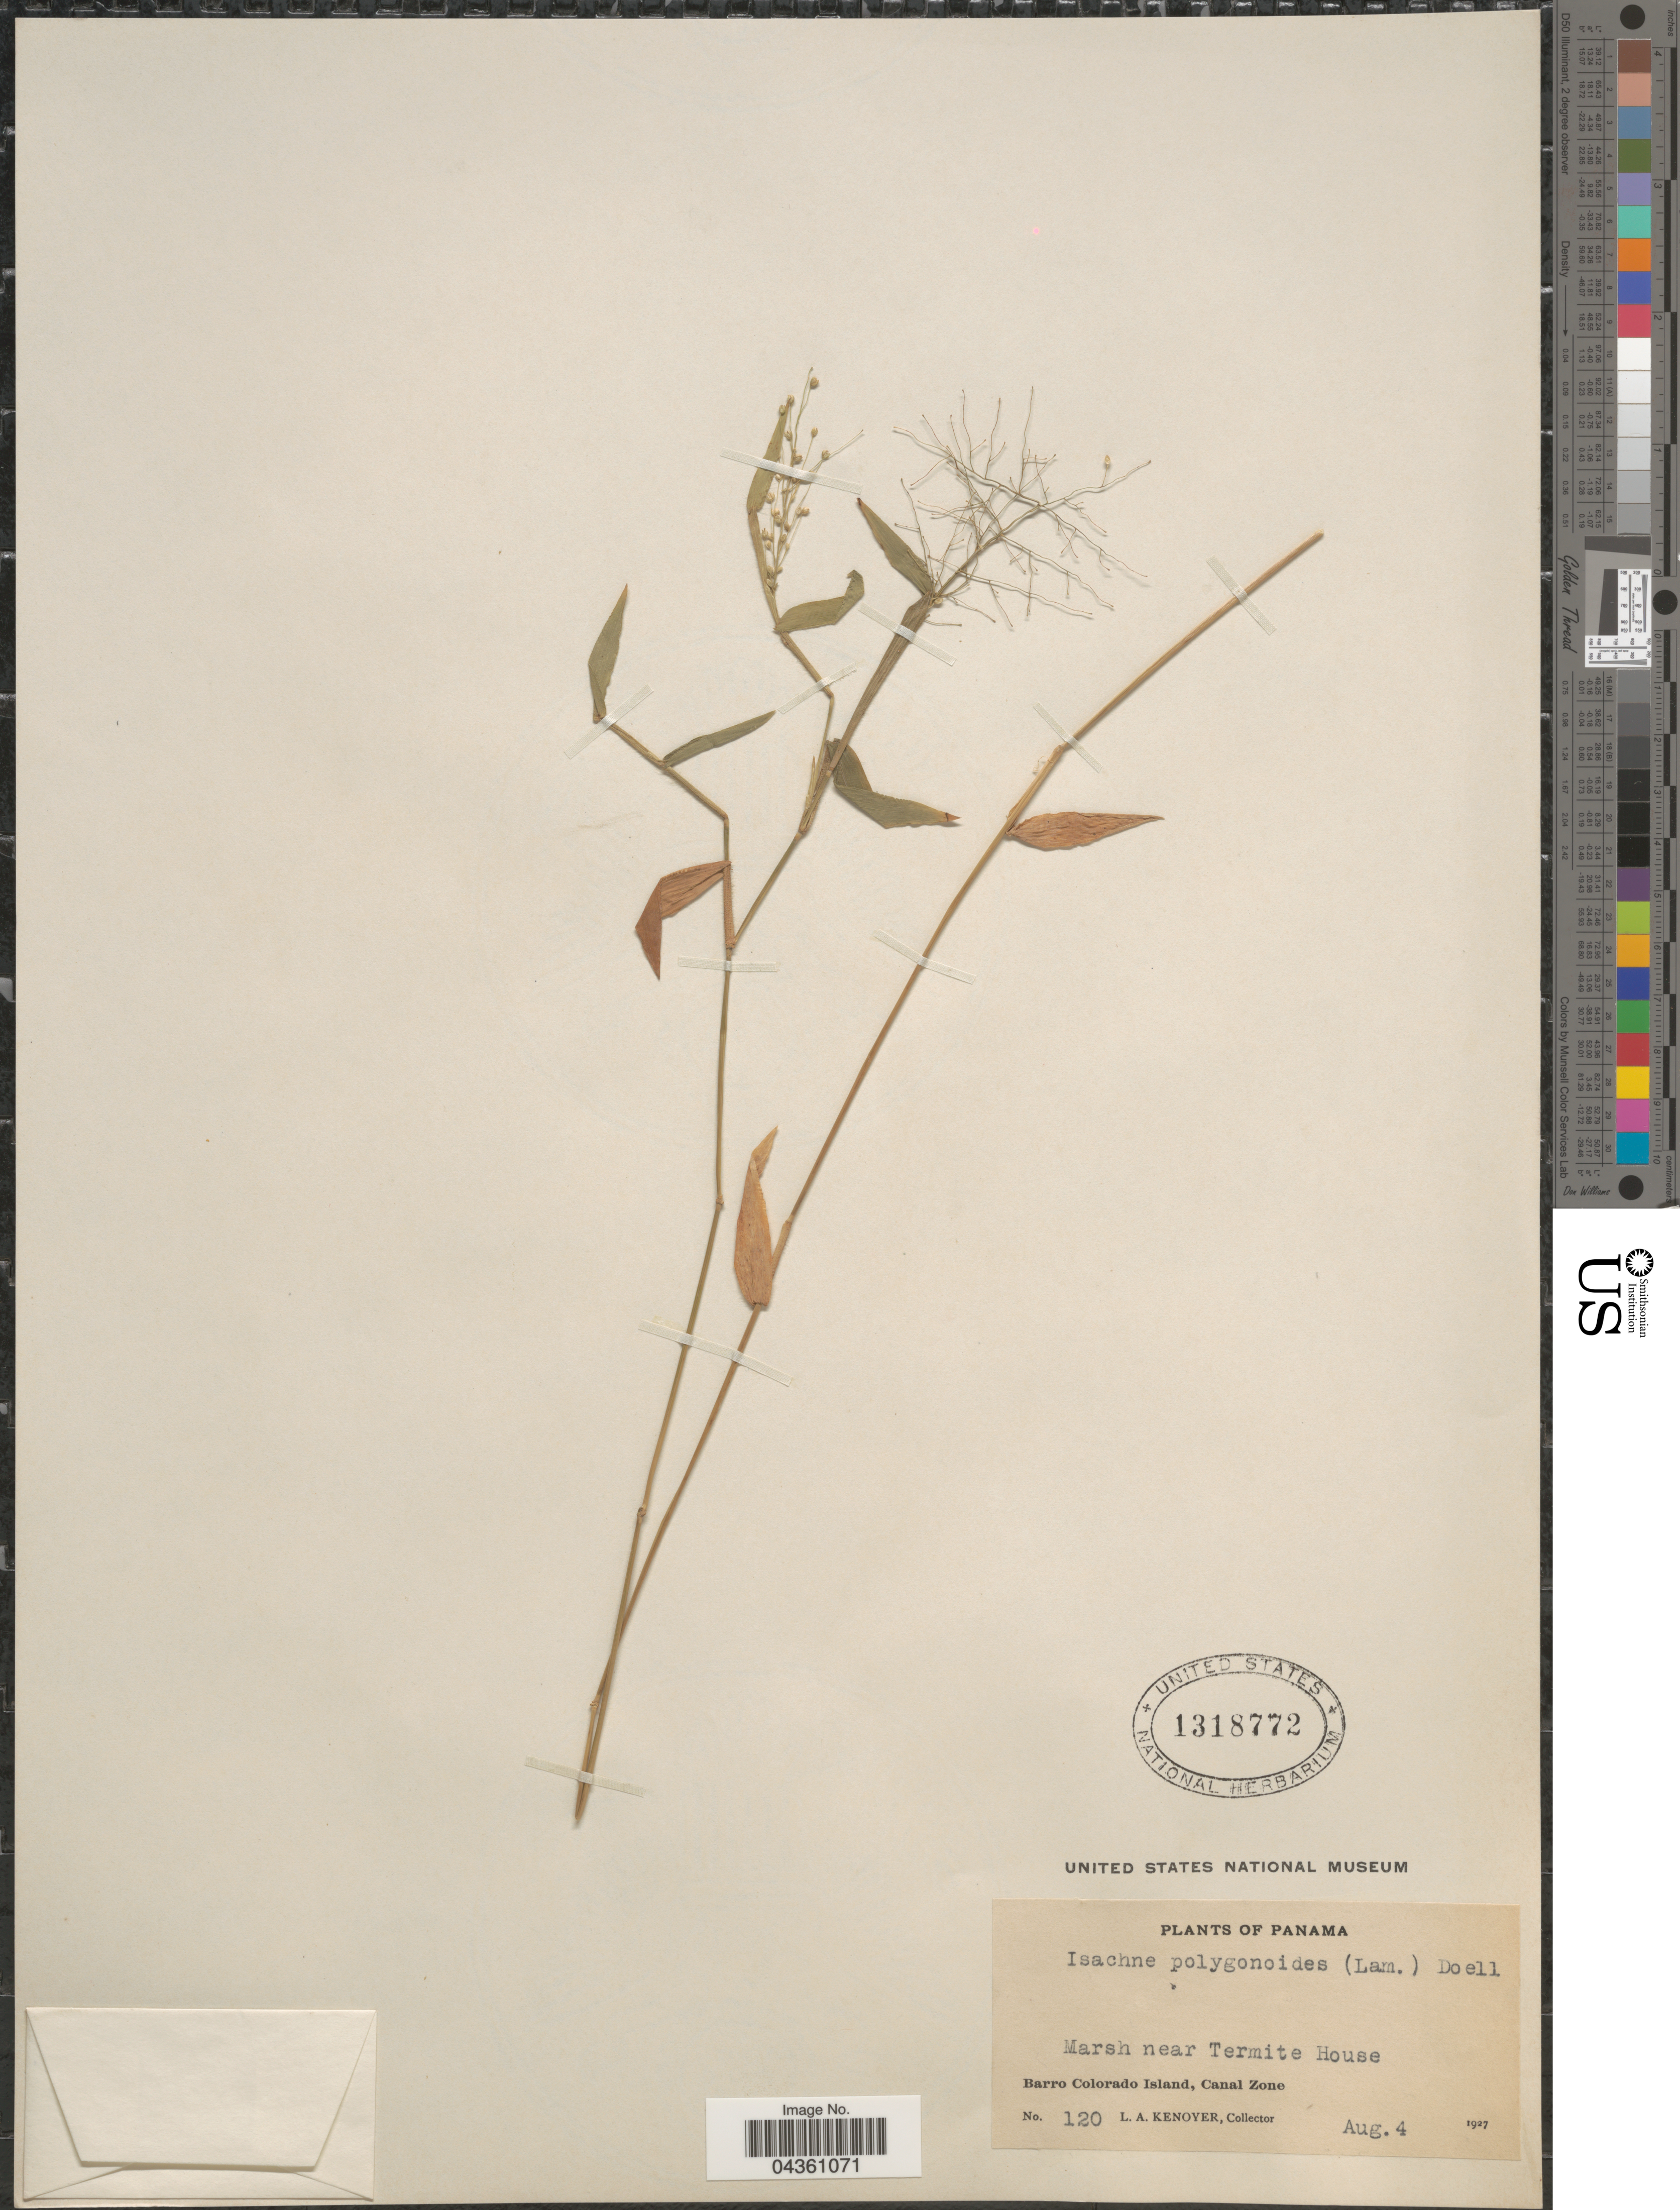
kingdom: Plantae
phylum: Tracheophyta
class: Liliopsida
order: Poales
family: Poaceae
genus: Isachne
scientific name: Isachne polygonoides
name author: (Lam.) Döll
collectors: L. A. Kenoyer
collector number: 120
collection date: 1927-08-04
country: Panama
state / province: Panamá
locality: Marsh near Termite House. Barro Colorado Island, Canal Zone.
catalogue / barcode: US 1318772